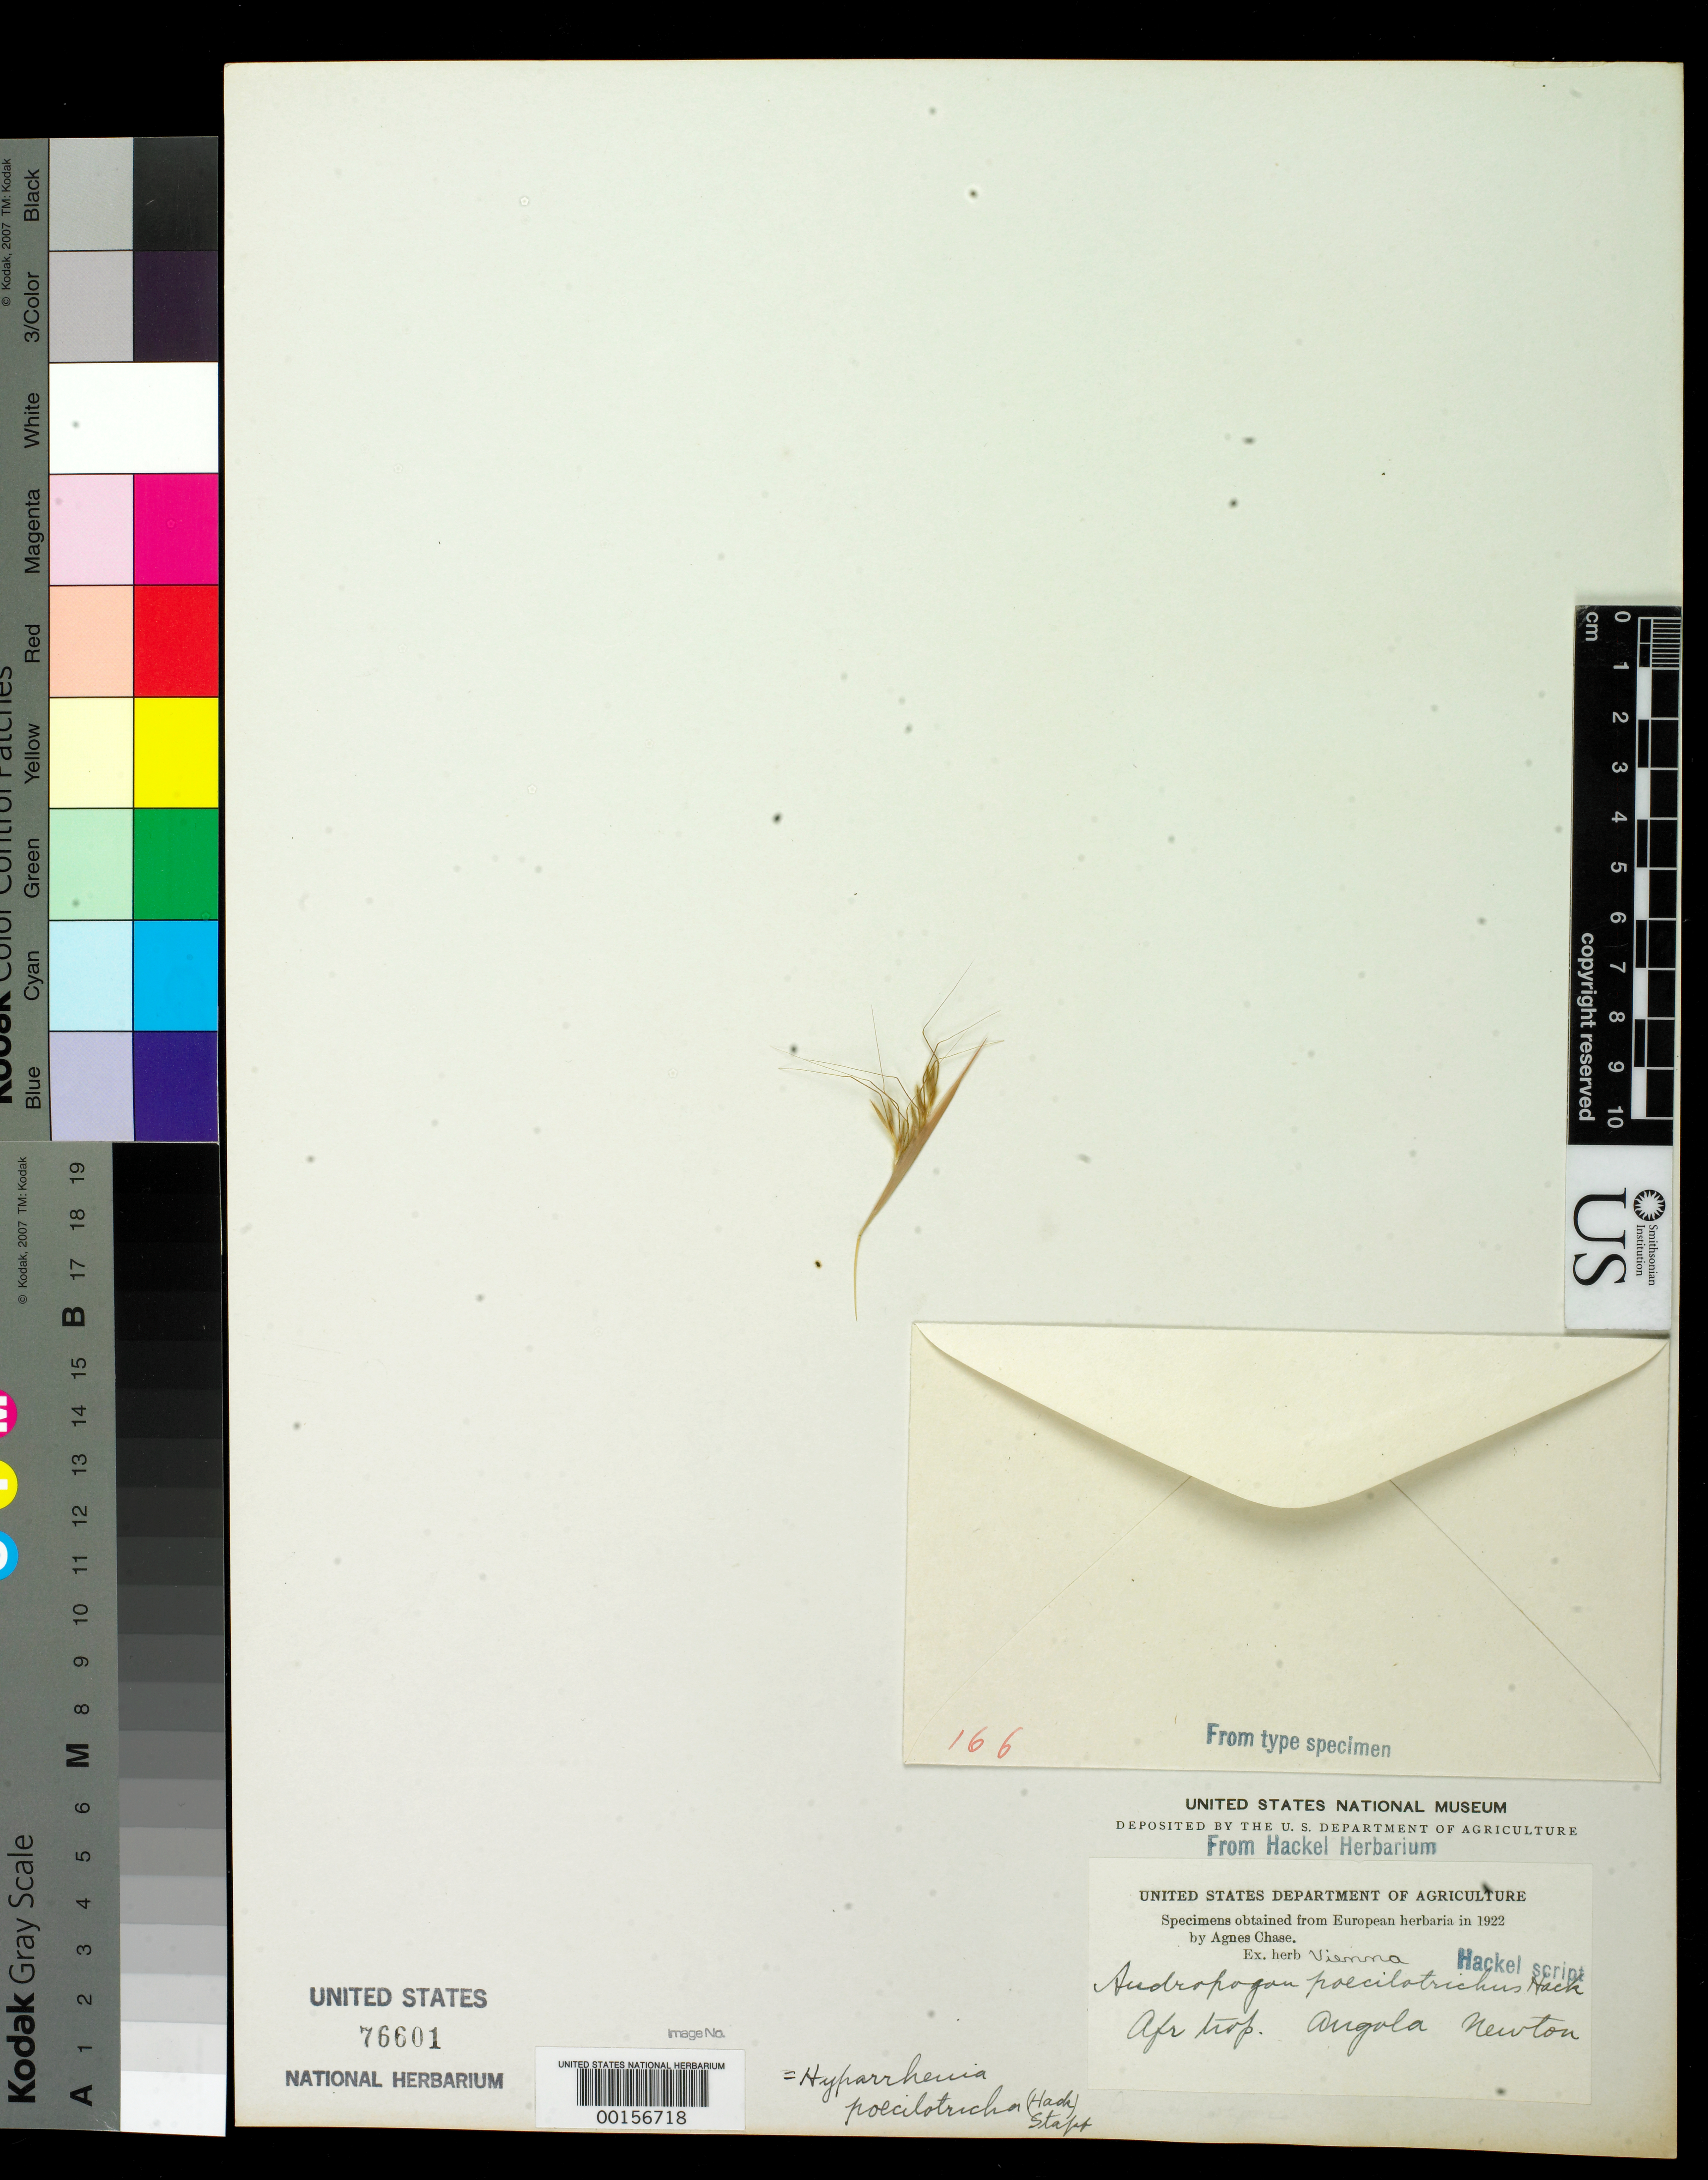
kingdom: Plantae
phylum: Tracheophyta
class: Liliopsida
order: Poales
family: Poaceae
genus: Andropogon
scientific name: Andropogon poecilotrichus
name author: Hack.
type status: Type Fragment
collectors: -. Newton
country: Angola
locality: Prope Humpata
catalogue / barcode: US 76601